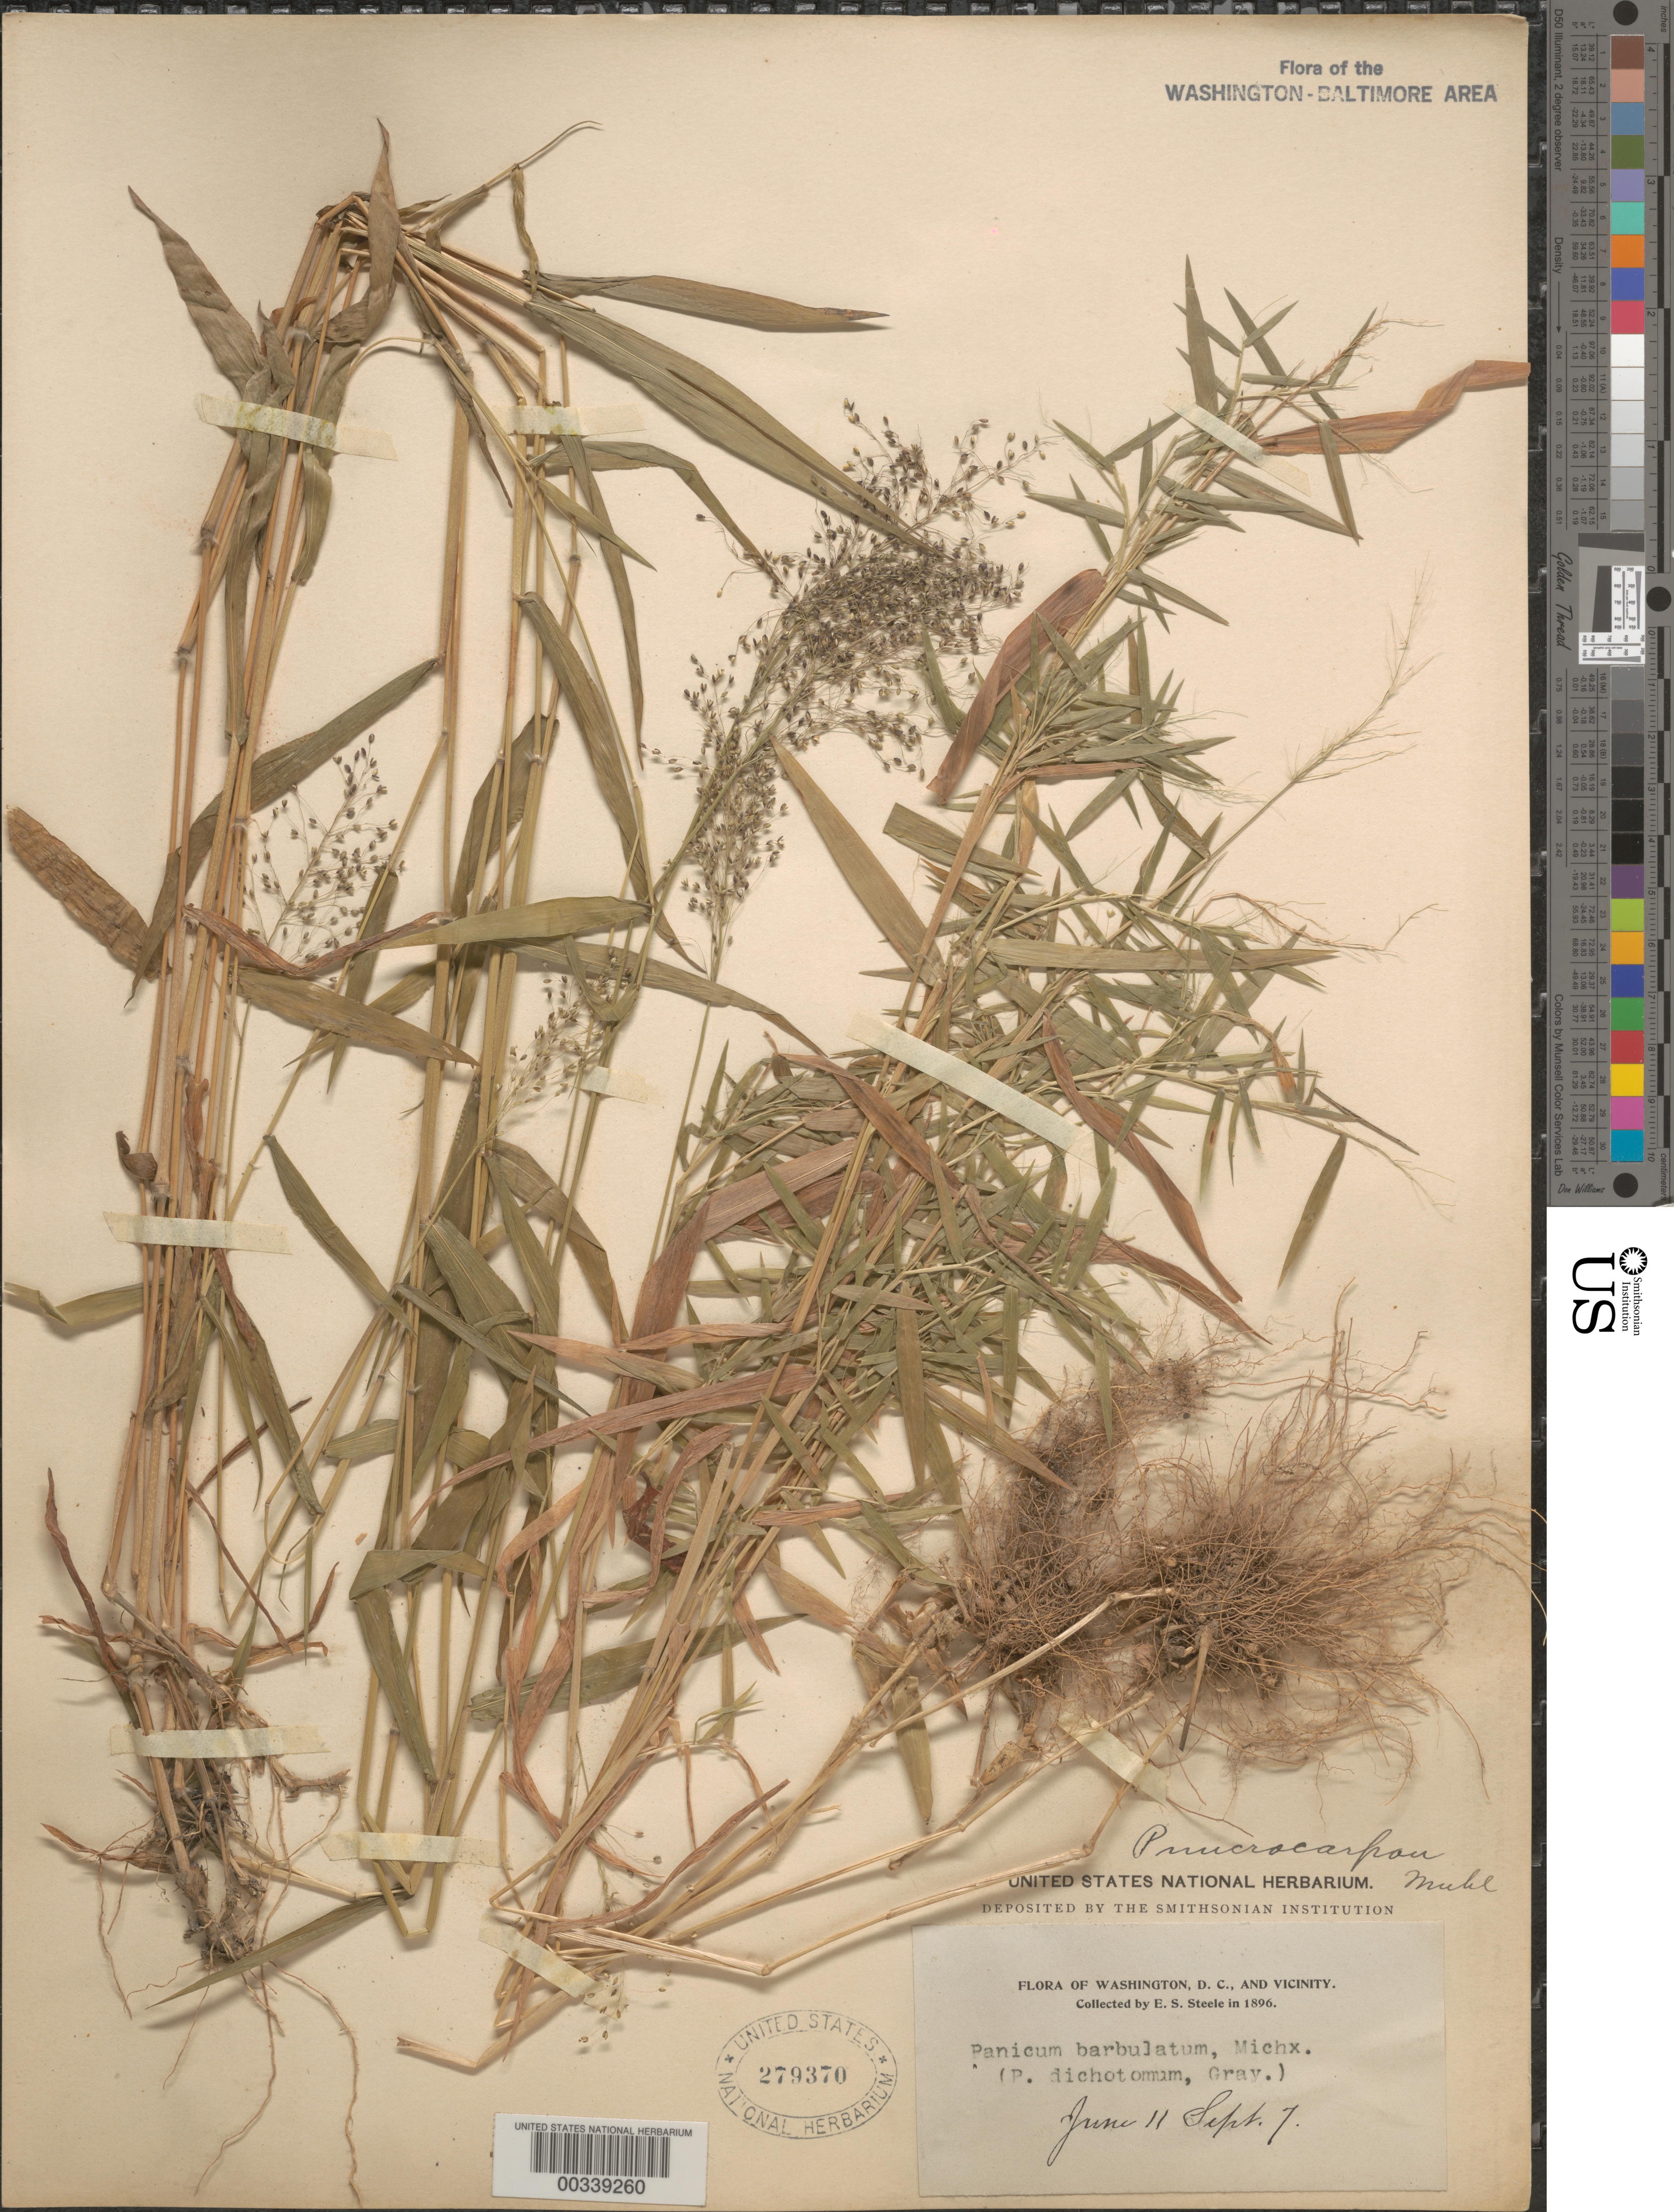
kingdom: Plantae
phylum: Tracheophyta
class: Liliopsida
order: Poales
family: Poaceae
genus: Dichanthelium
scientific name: Dichanthelium dichotomum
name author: (L.) Gould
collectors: E. Steele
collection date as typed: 11 Jun 1896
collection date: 1896-06-11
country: United States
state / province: District of Columbia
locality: Washington, DC and vicinity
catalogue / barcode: US 279370